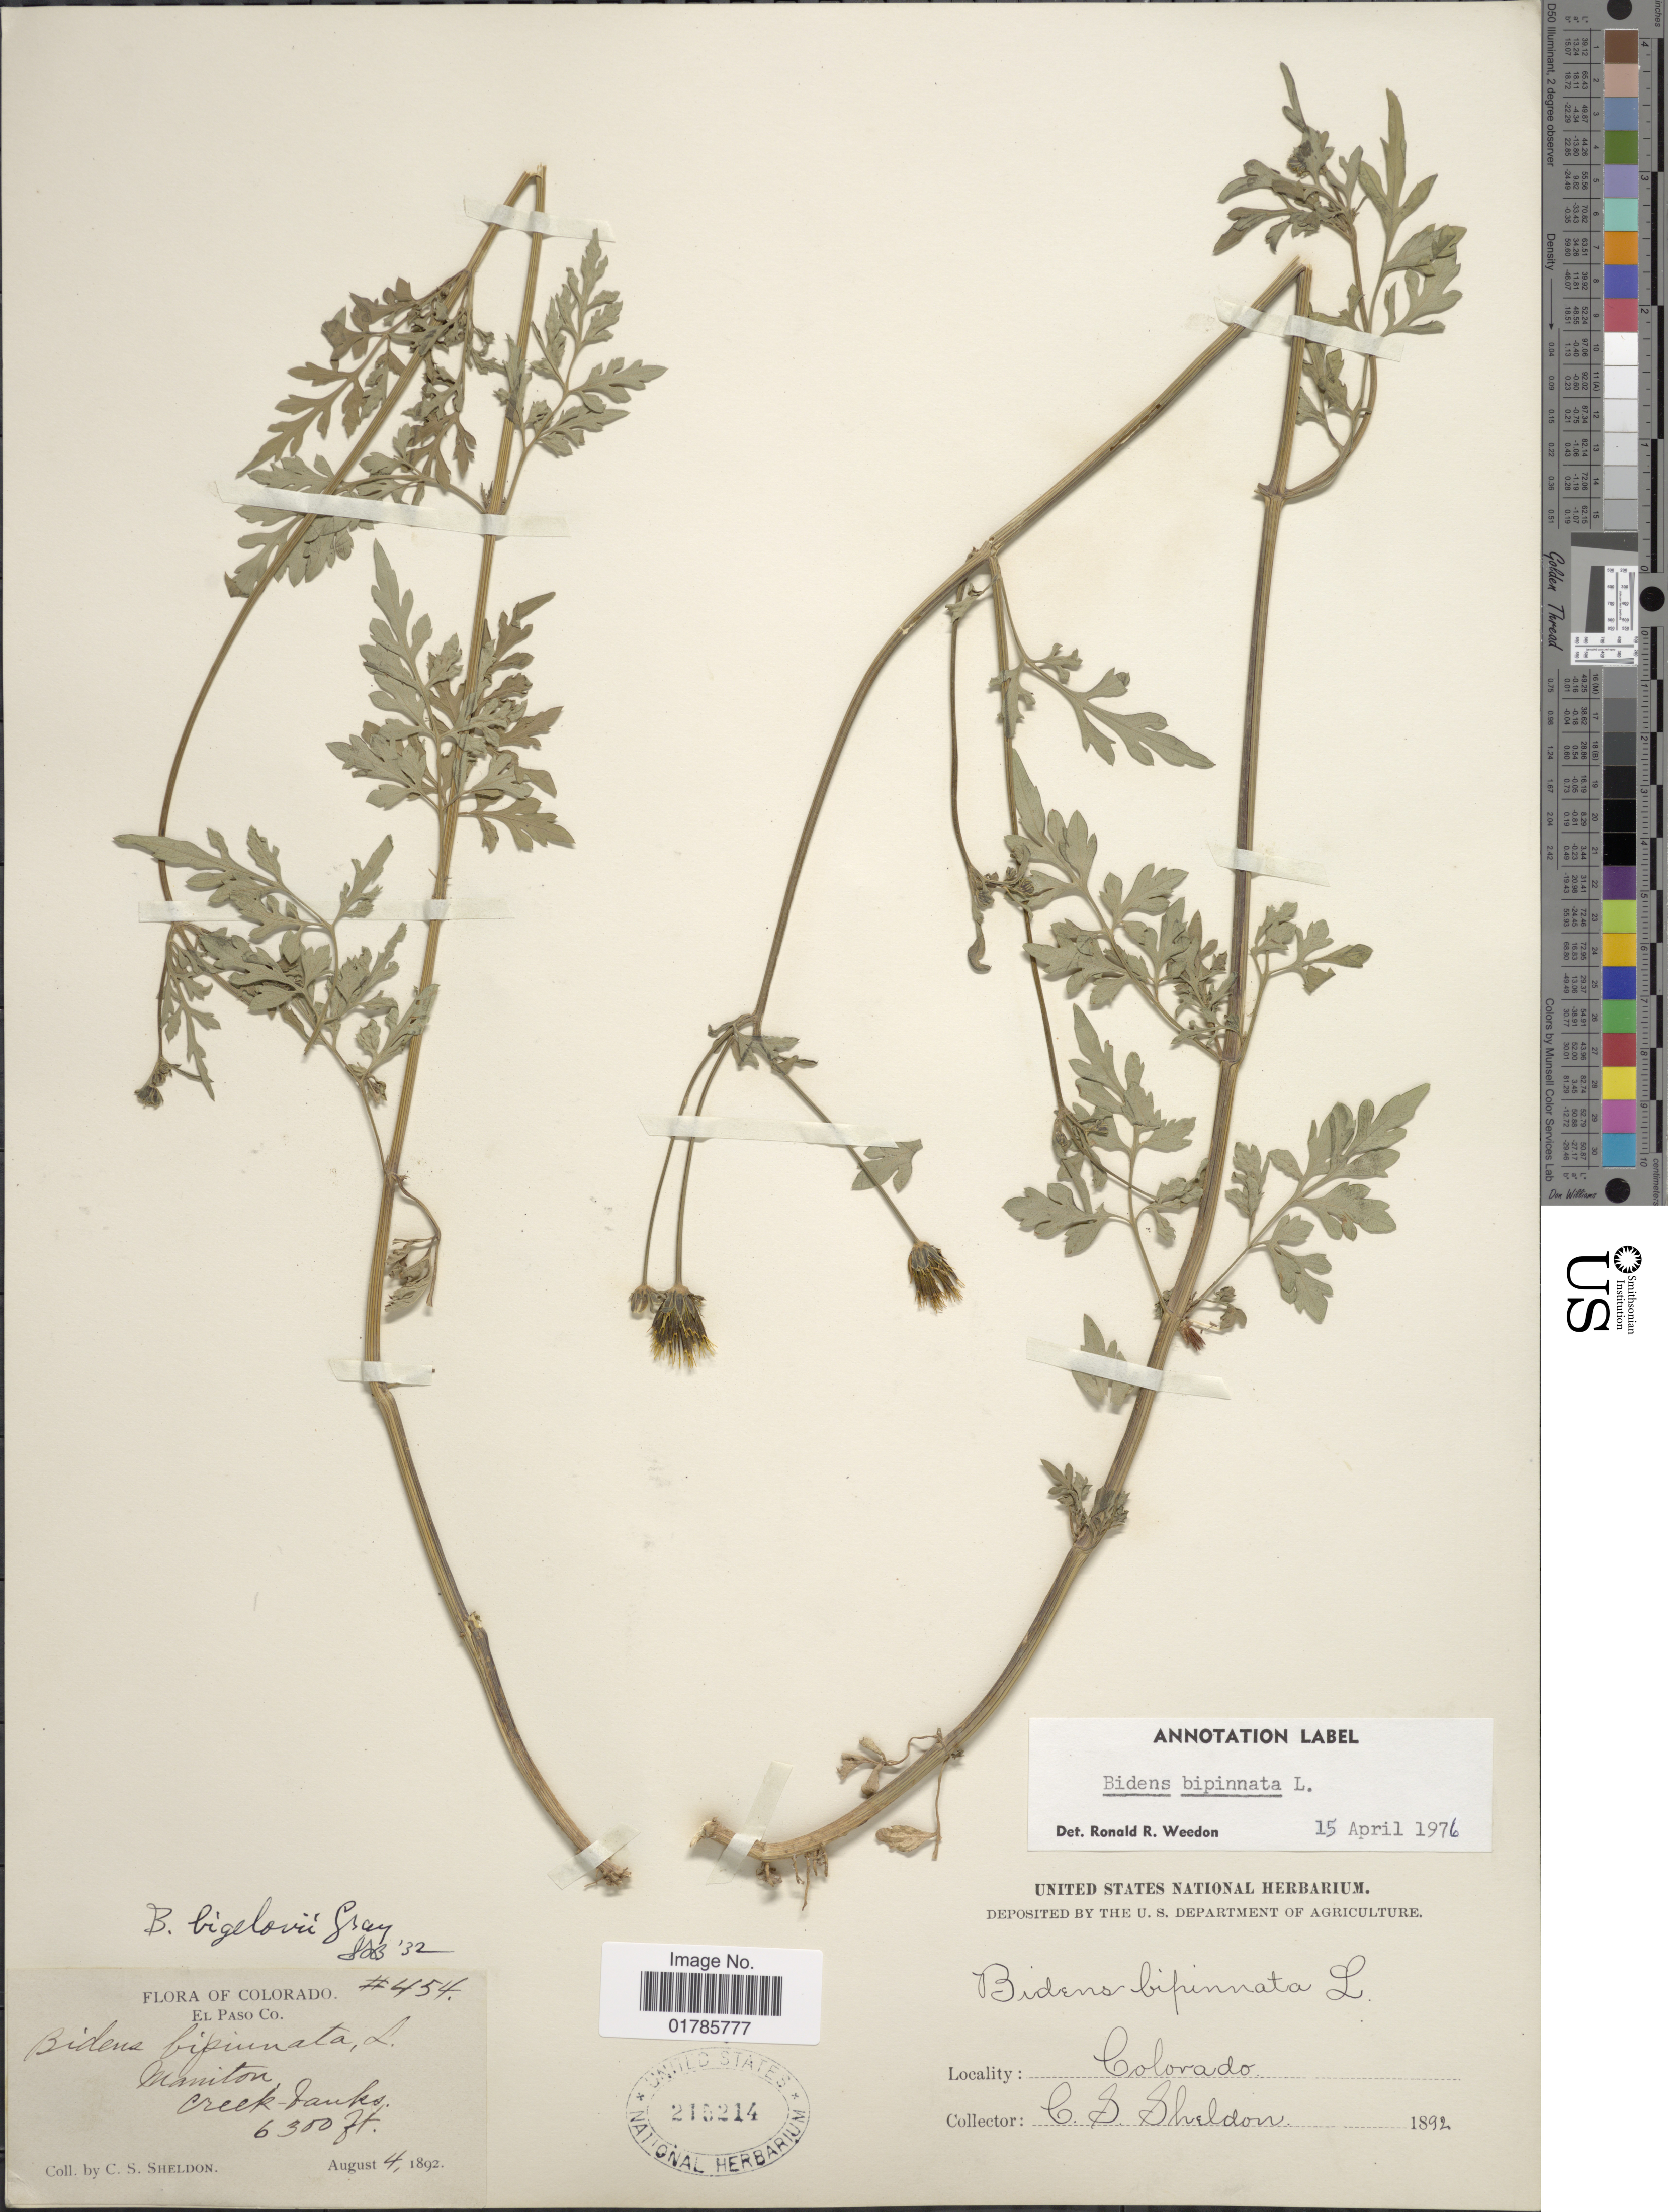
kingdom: Plantae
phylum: Tracheophyta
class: Magnoliopsida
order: Asterales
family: Asteraceae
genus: Bidens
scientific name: Bidens bipinnata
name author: L.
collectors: C. S. Sheldon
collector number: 454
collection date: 1892-08-04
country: United States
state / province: Colorado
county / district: El Paso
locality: Manitou (Springs) Creek Banks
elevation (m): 1920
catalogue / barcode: US 215214